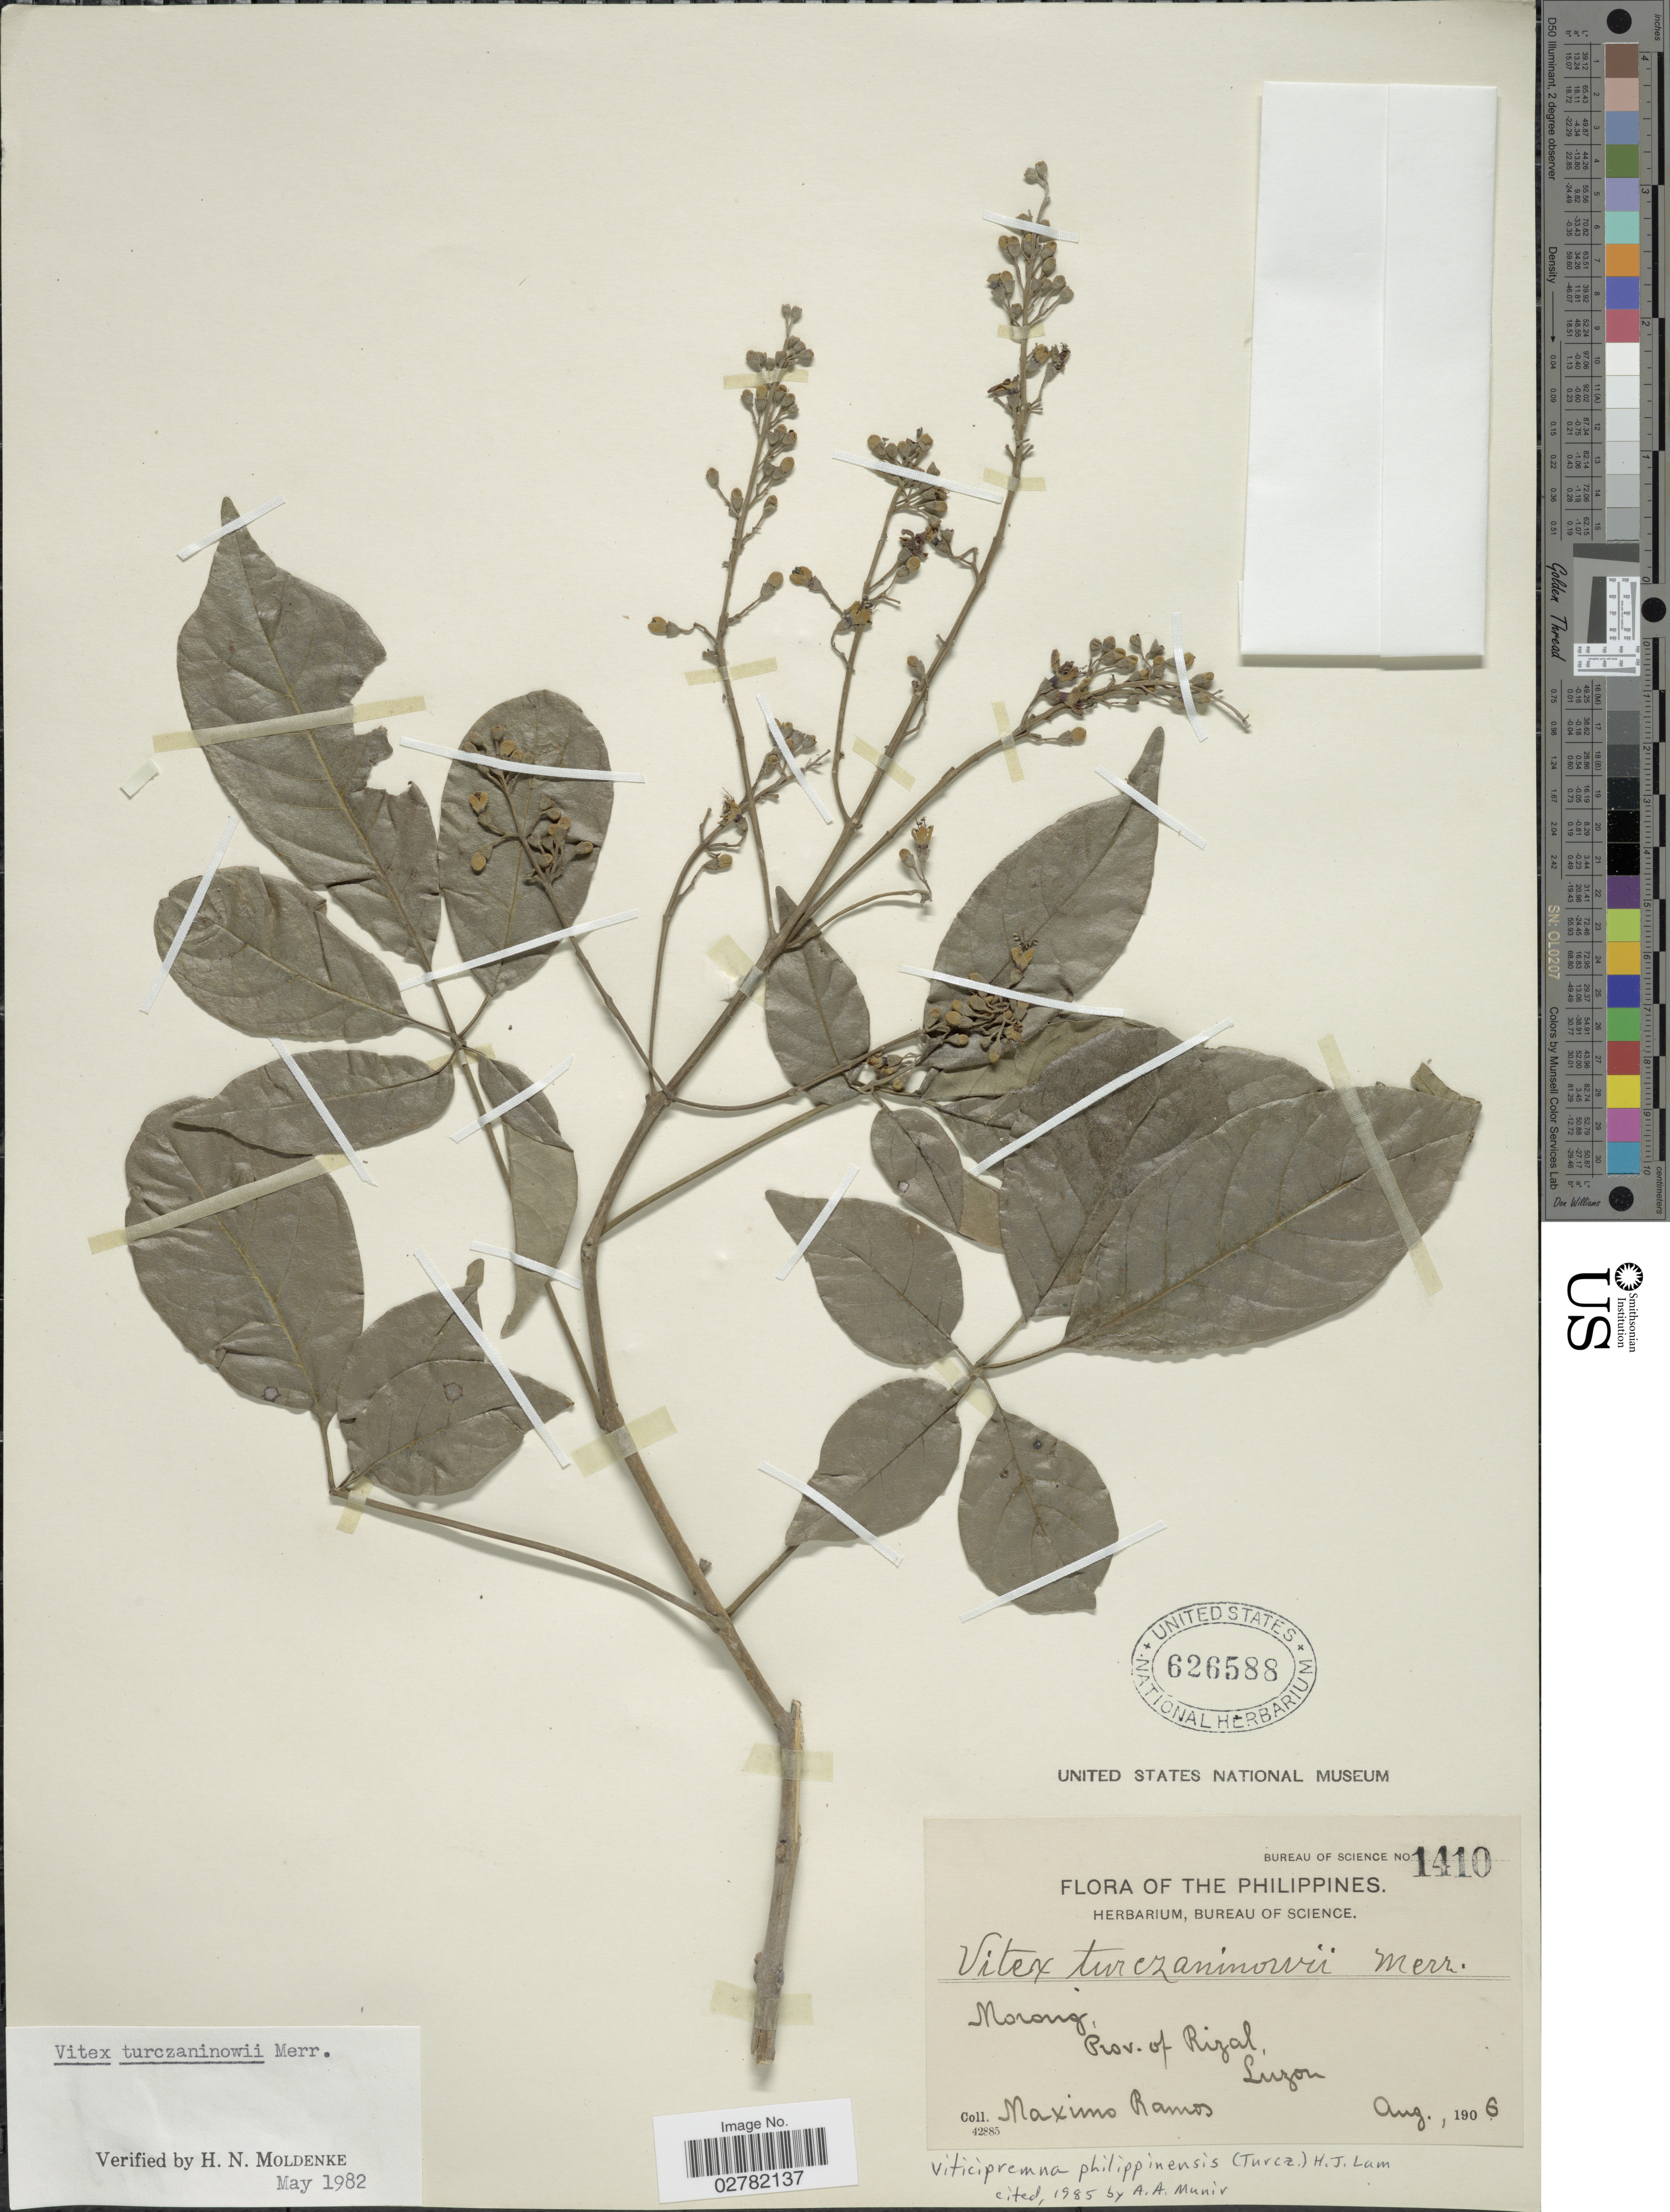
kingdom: Plantae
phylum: Tracheophyta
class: Magnoliopsida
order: Lamiales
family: Lamiaceae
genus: Viticipremna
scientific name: Viticipremna philippinensis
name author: (Turcz.) H.J. Lam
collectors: M. Ramos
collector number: Bureau of Science 1410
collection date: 1906-08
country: Philippines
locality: Morong, Prov. of Rizal, Luzon.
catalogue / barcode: US 626588